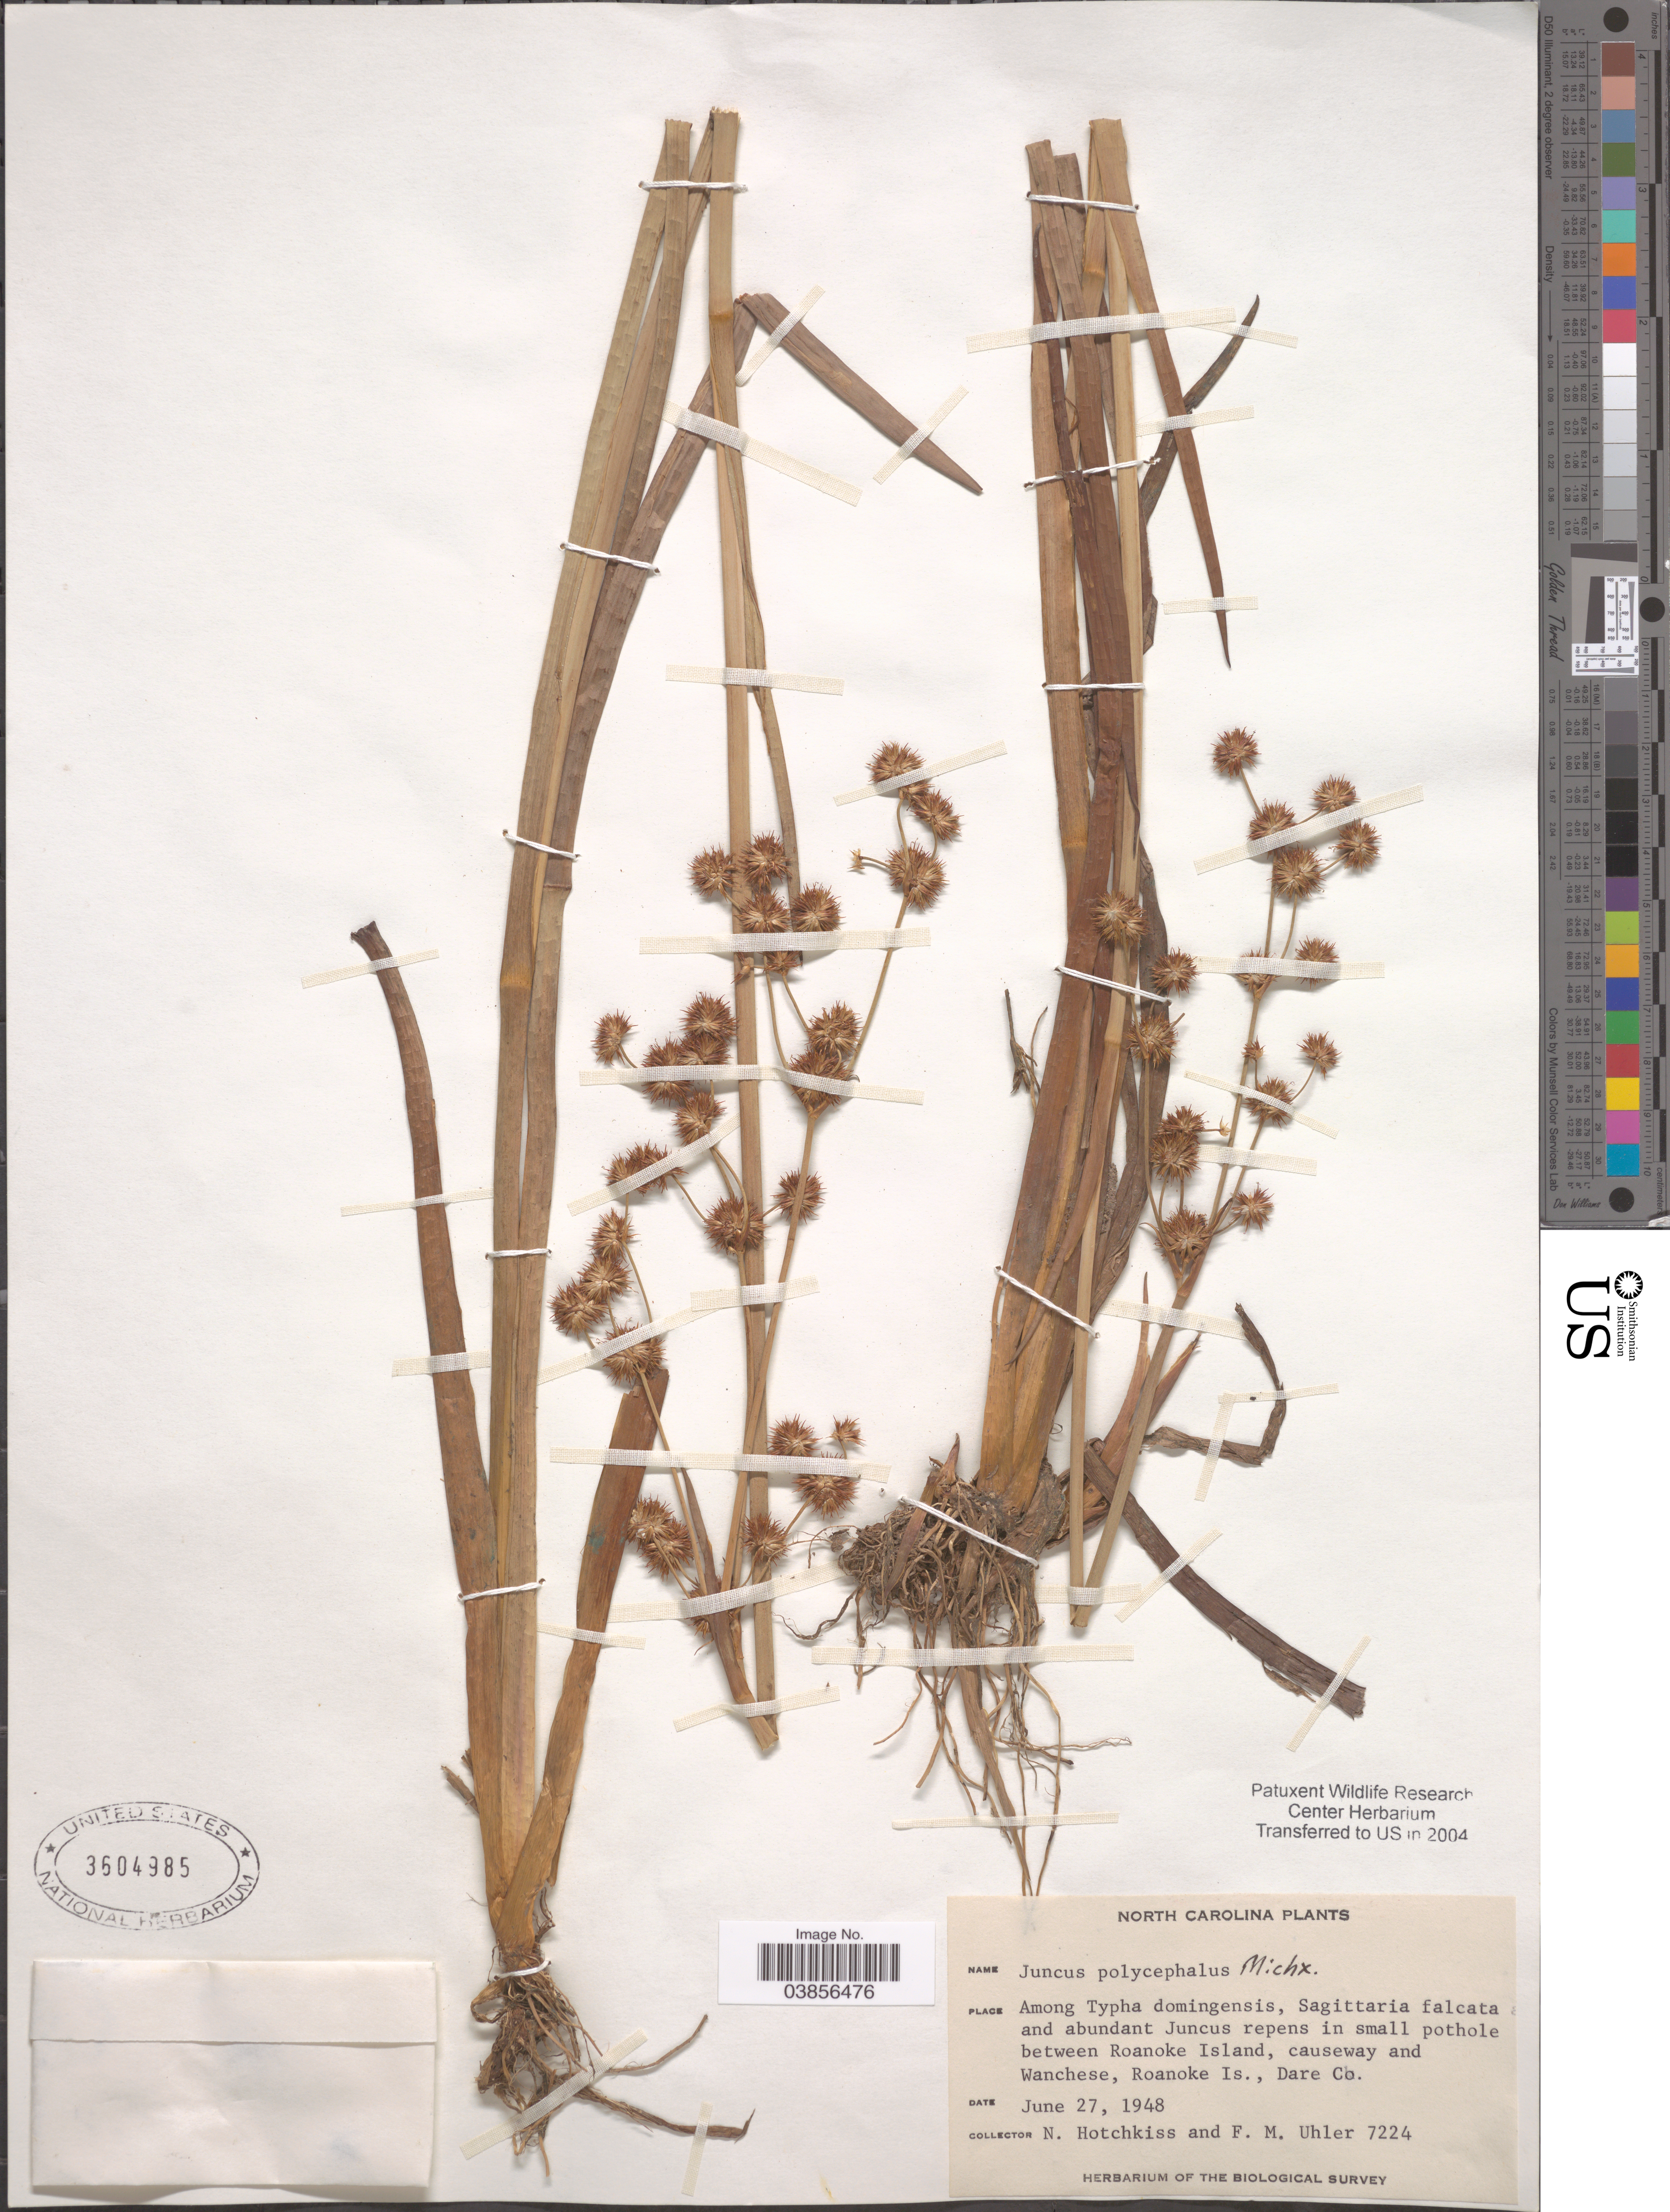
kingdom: Plantae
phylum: Tracheophyta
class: Liliopsida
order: Poales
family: Juncaceae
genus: Juncus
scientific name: Juncus polycephalus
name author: Michx.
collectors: N. Hotchkiss & F. M. Uhler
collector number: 7224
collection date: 1948-06-27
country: United States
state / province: North Carolina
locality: In small pothole between Roanoke Is., causeway and Wanchese, Roanoke Is., Dare Co.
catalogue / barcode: US 3604985